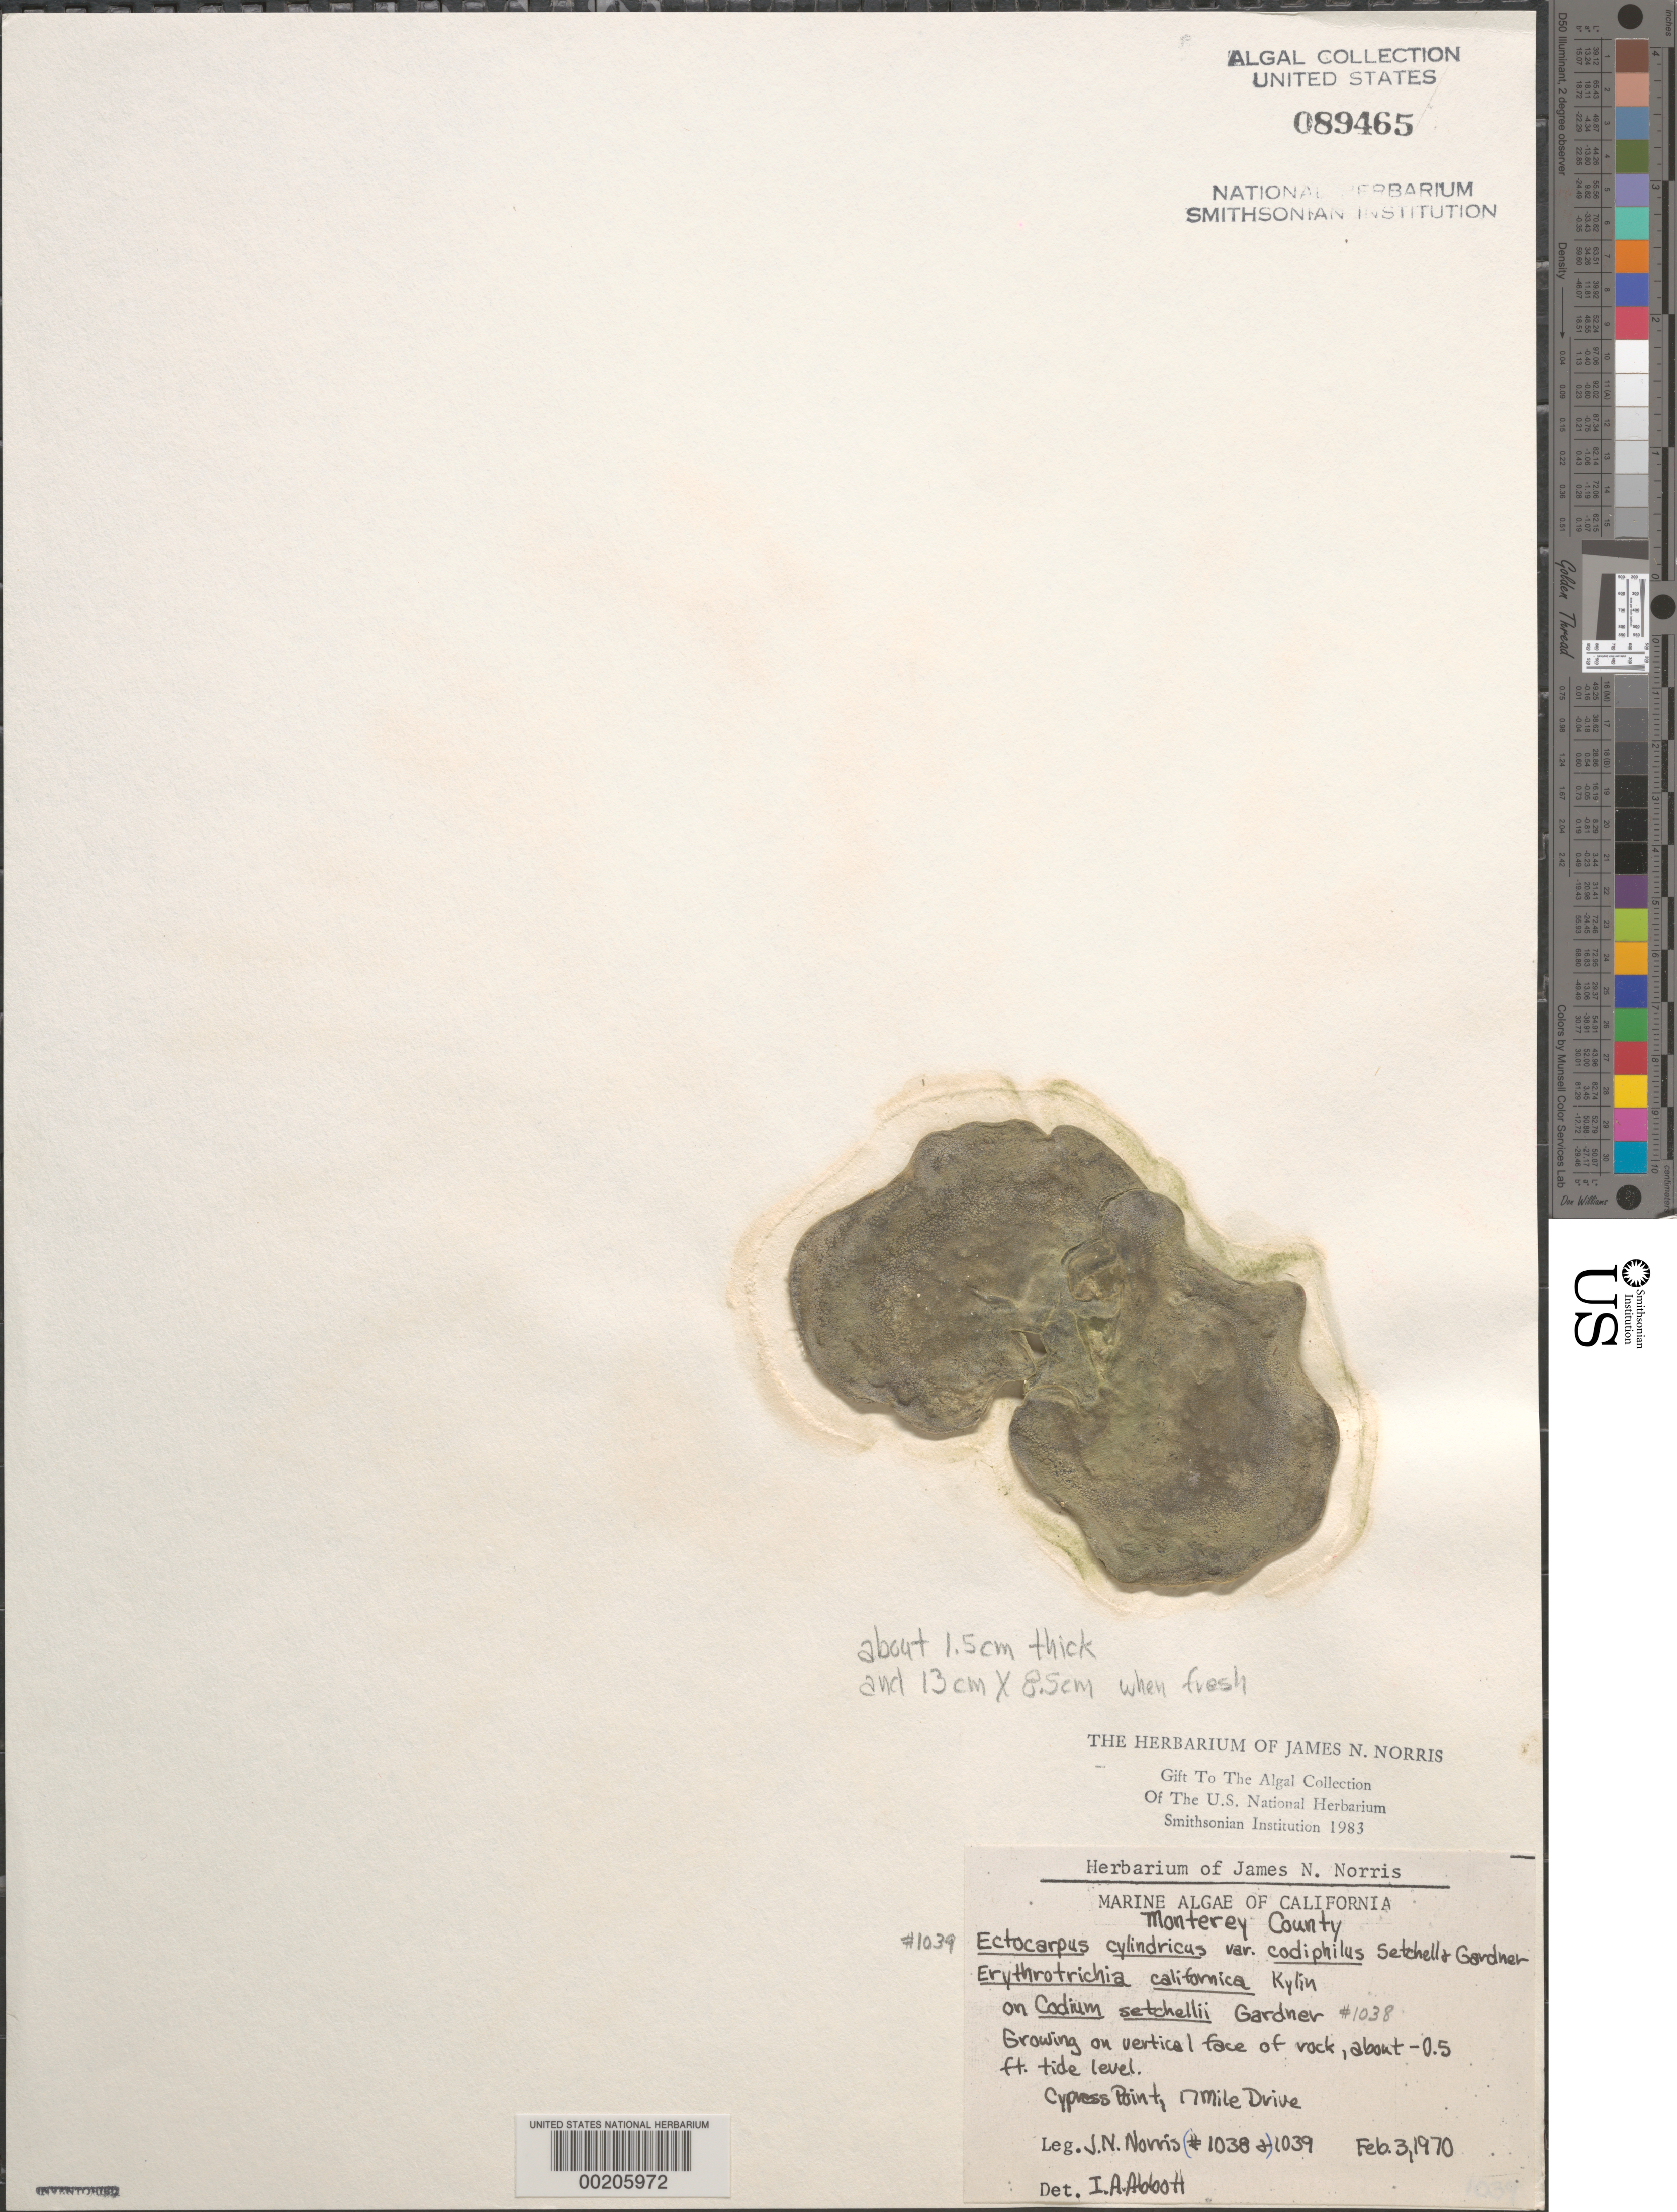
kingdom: Chromista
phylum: Ochrophyta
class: Phaeophyceae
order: Ectocarpales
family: Acinetosporaceae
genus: Feldmannia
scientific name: Feldmannia simplex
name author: (P. Crouan & H. Crouan) G. Hamel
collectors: J. N. Norris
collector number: JN-1039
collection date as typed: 03 Feb 1970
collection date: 1970-02-03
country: United States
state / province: California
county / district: Monterey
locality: Cypress Point, 17 Mile Drive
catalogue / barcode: US 89465